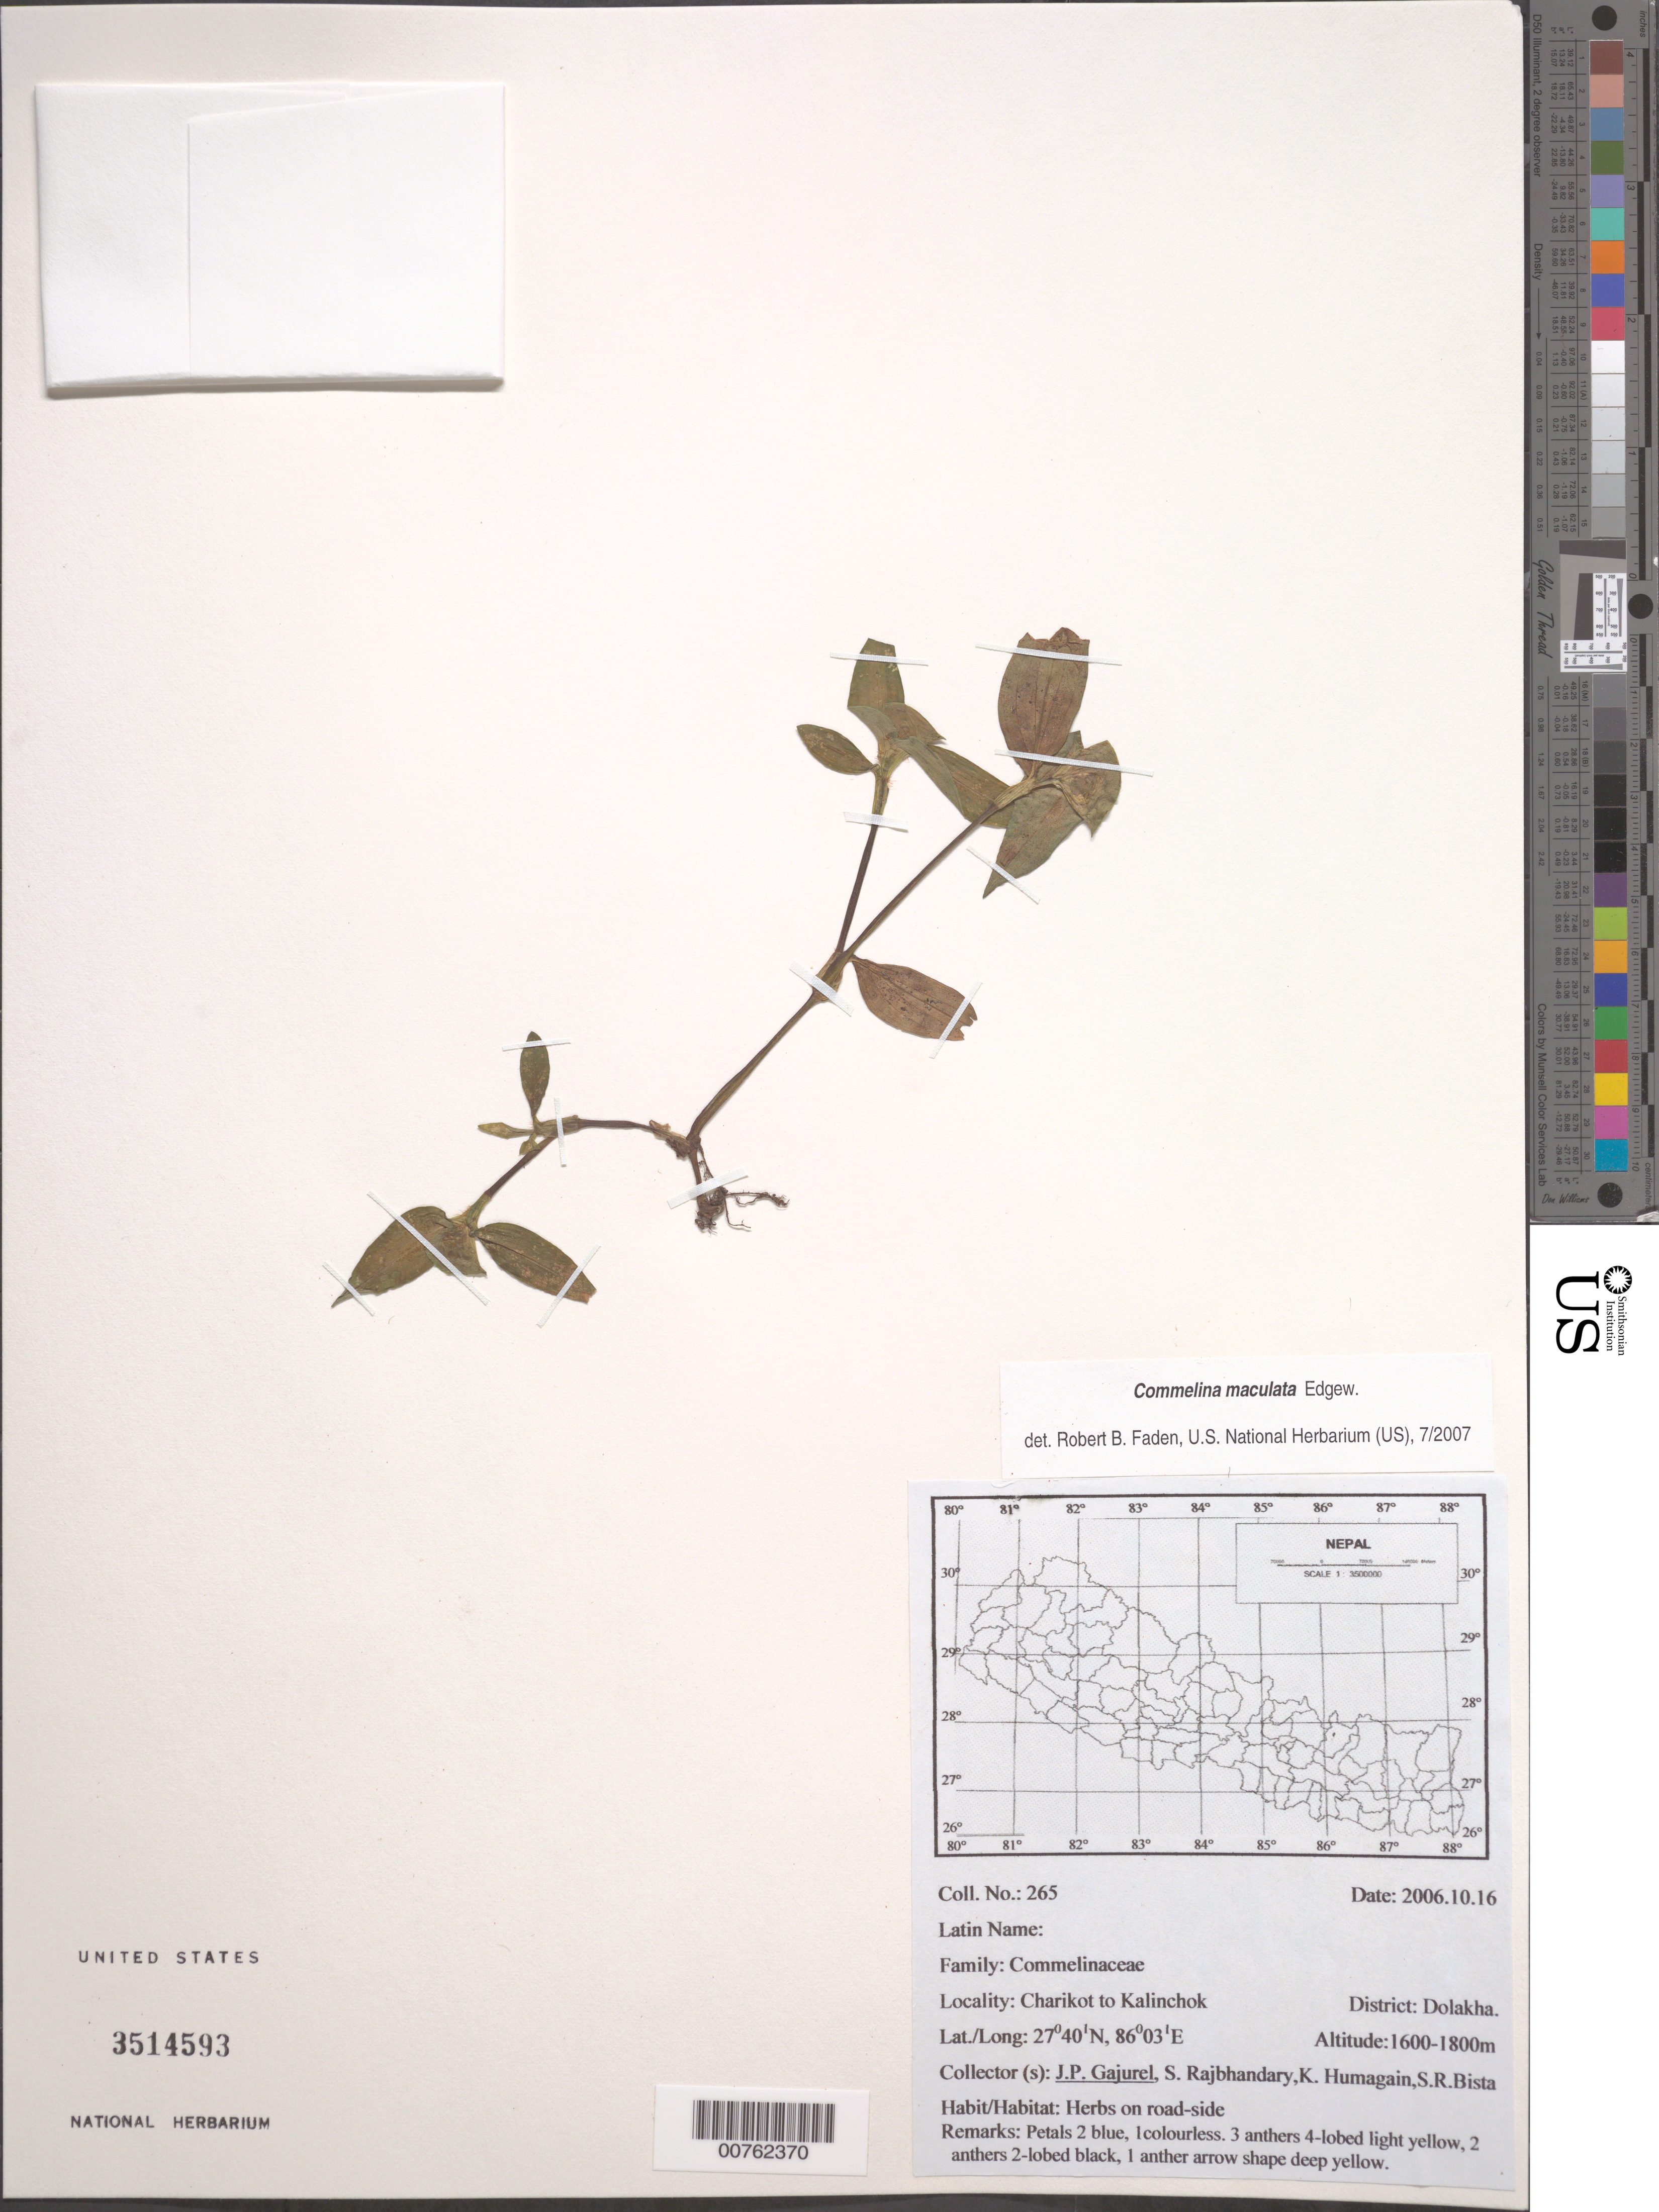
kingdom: Plantae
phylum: Tracheophyta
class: Liliopsida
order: Commelinales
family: Commelinaceae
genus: Commelina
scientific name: Commelina maculata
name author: Edgew.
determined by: Faden, Robert B., (US), Smithsonian Institution - National Museum of Natural History (UNITED STATES)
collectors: J. Gajurel, S. Rajbhandary, K. Humagain & S. Bista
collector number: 265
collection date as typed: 16 Oct 2006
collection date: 2006-10-16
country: Nepal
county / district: Dolakha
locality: Charikot to Kalinchok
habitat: Herbs on road-side.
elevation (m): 1600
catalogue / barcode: US 3514593